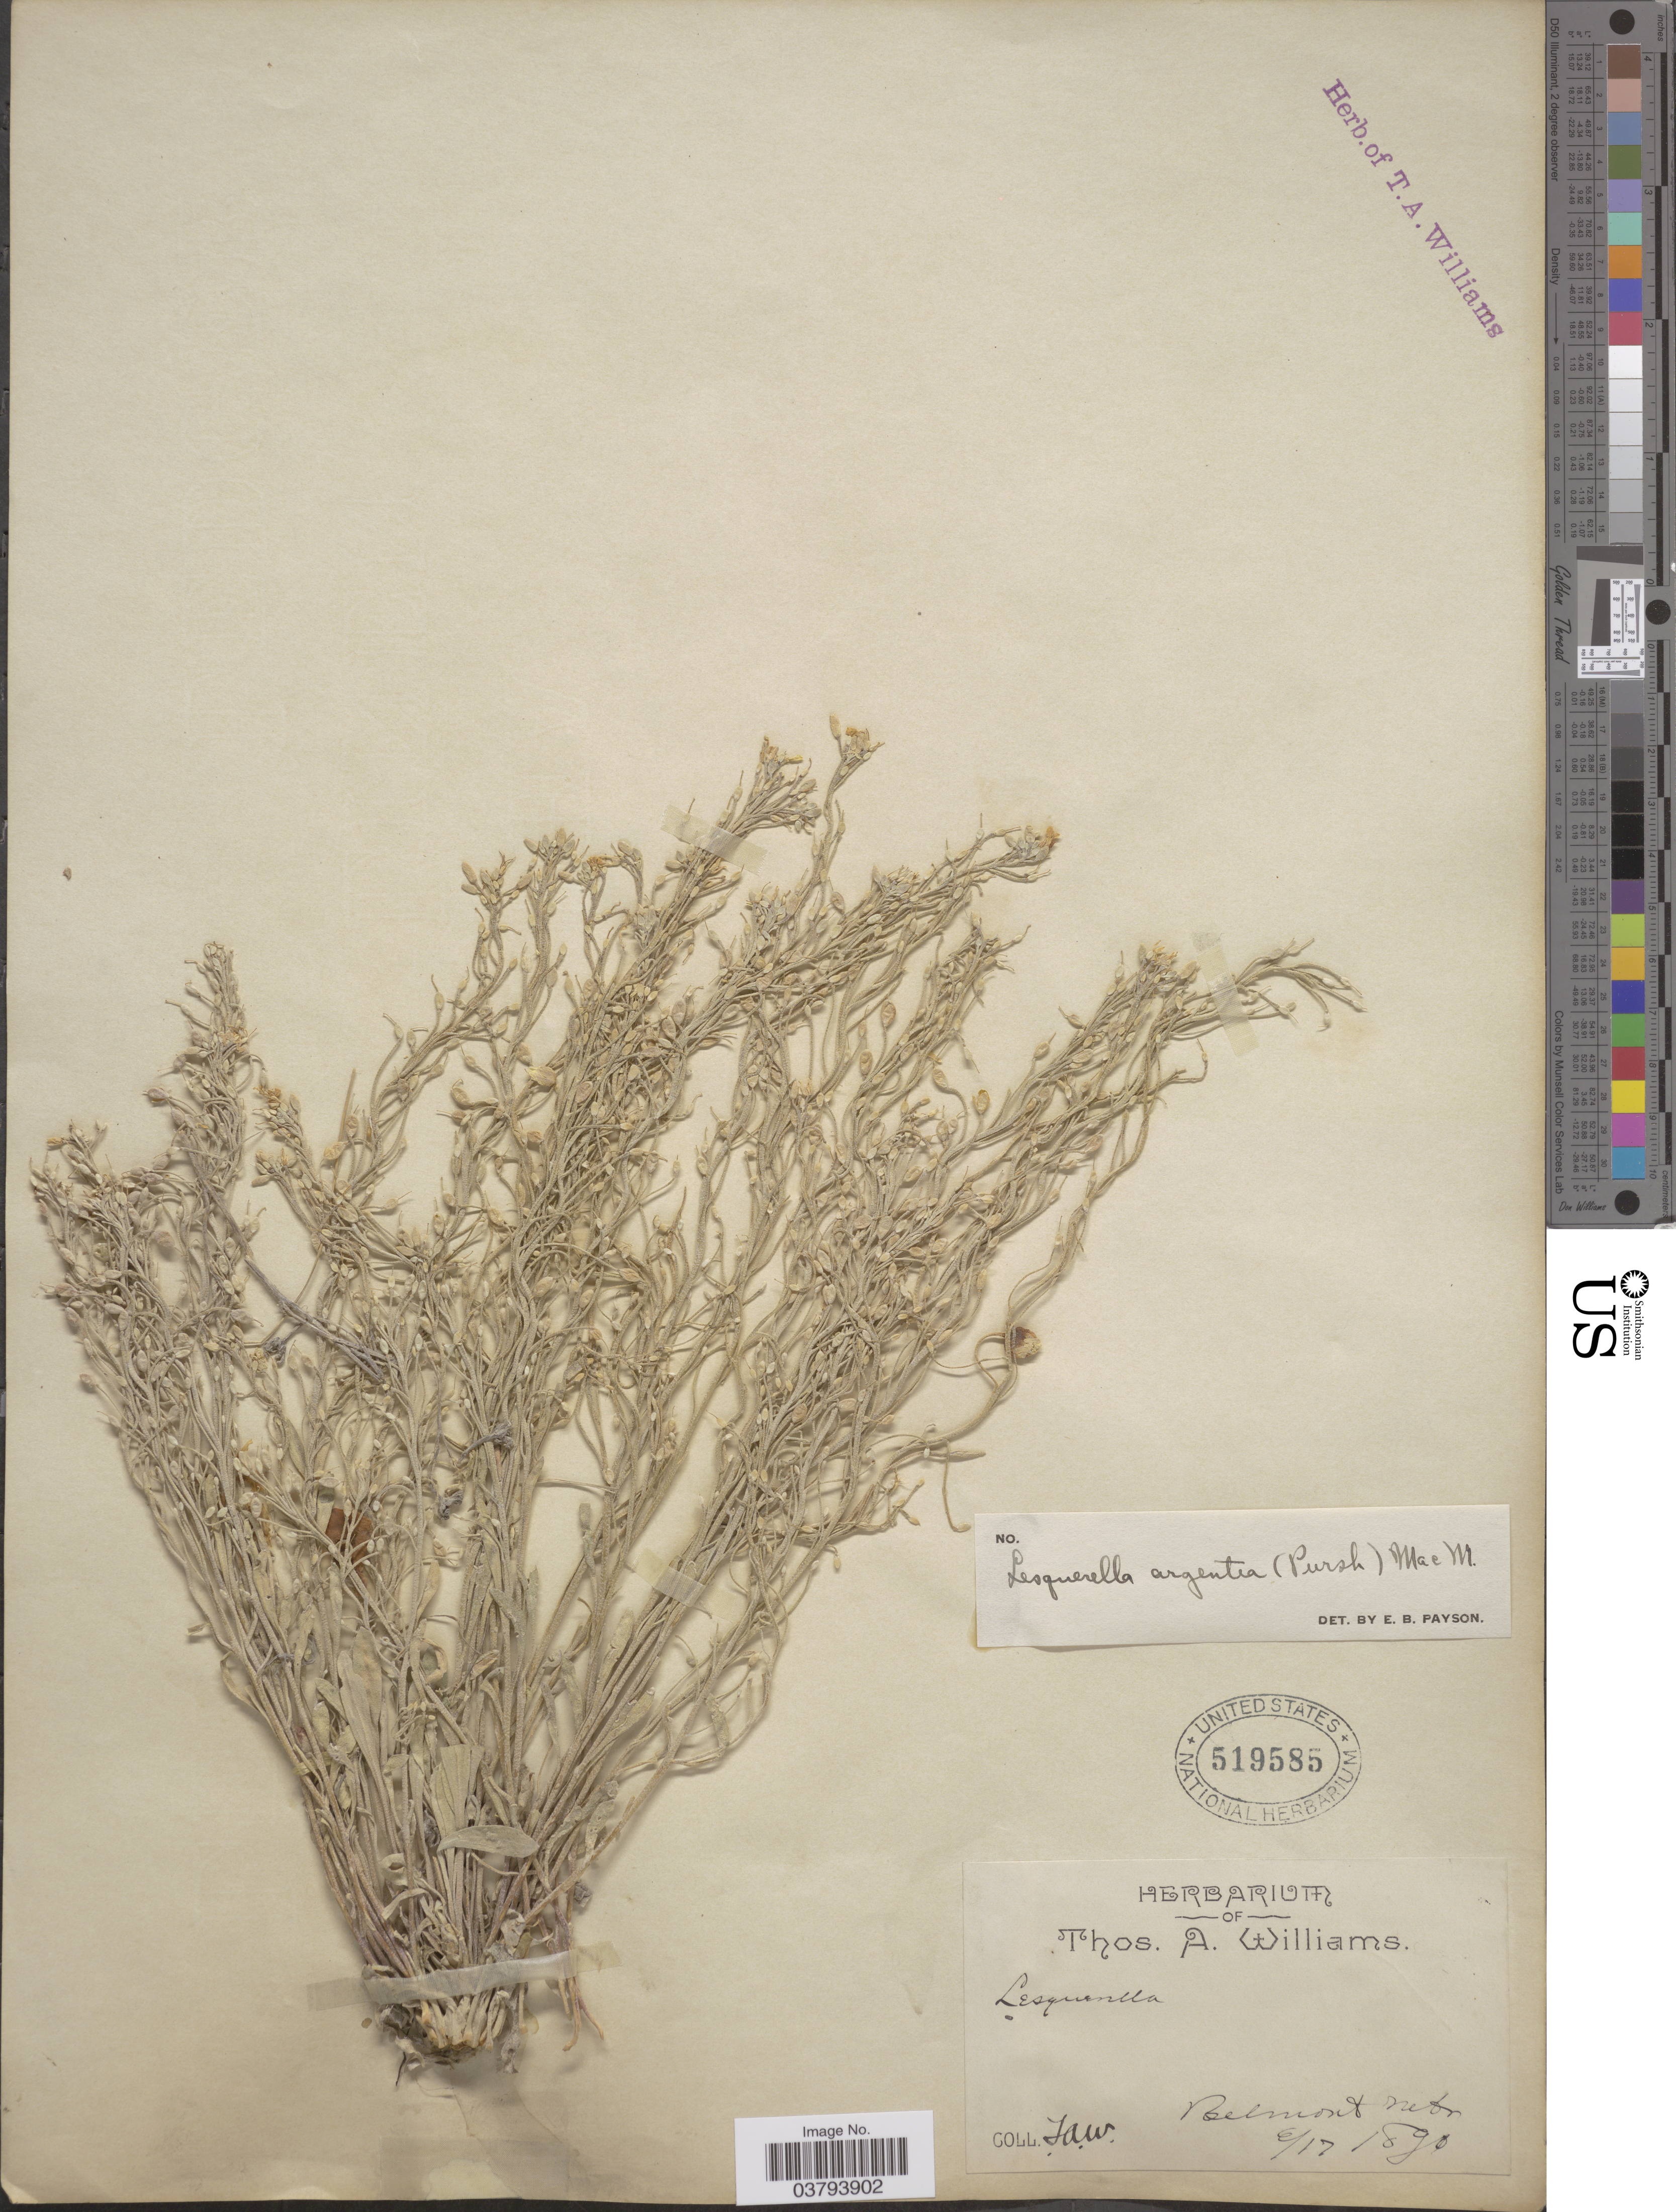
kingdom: Plantae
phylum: Tracheophyta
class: Magnoliopsida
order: Brassicales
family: Brassicaceae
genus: Lesquerella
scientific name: Lesquerella ludoviciana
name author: (Nutt.) S. Watson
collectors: T. A. Williams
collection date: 1890-06-17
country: United States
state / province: Nebraska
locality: Belmont.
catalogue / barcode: US 519585